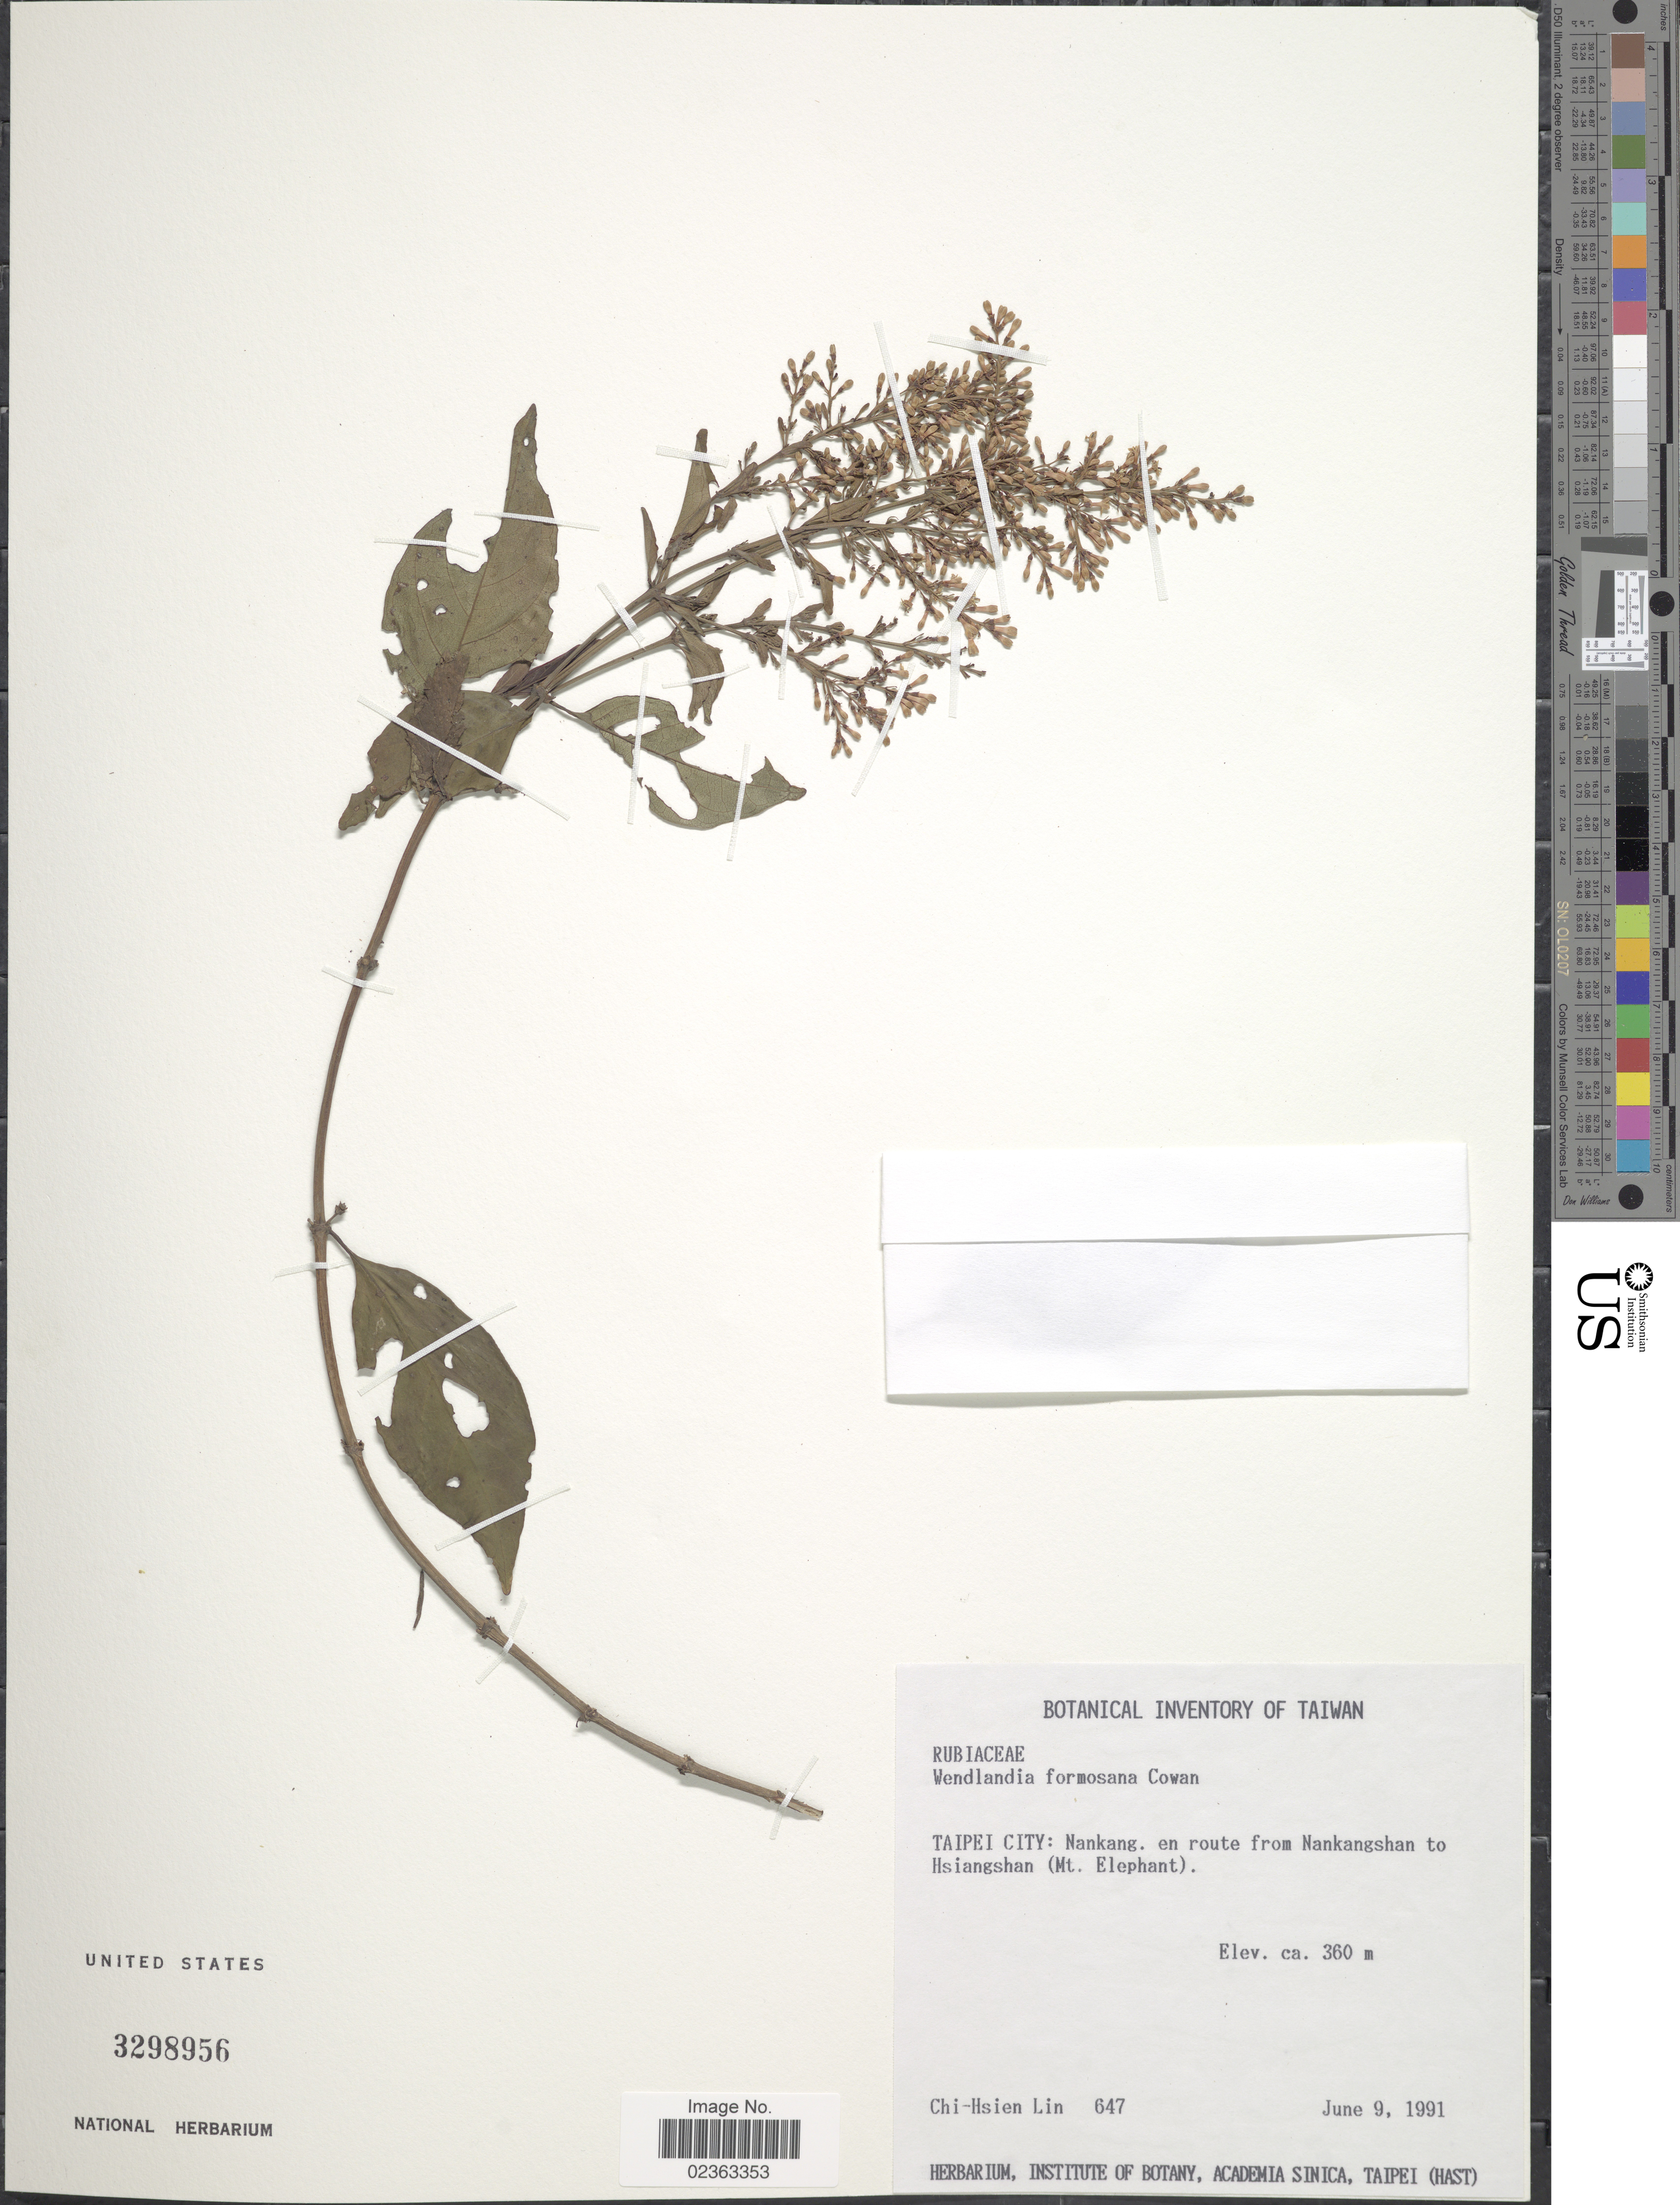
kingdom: Plantae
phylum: Tracheophyta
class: Magnoliopsida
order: Gentianales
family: Rubiaceae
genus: Wendlandia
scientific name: Wendlandia formosana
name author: Cowan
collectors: C. Lin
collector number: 647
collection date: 1991-06-09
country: Taiwan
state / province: Taipei City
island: Taiwan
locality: Nankang, en route from Nankangsjan to Hsiangshan (Mt. Elephant)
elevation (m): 360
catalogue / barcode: US 3298956